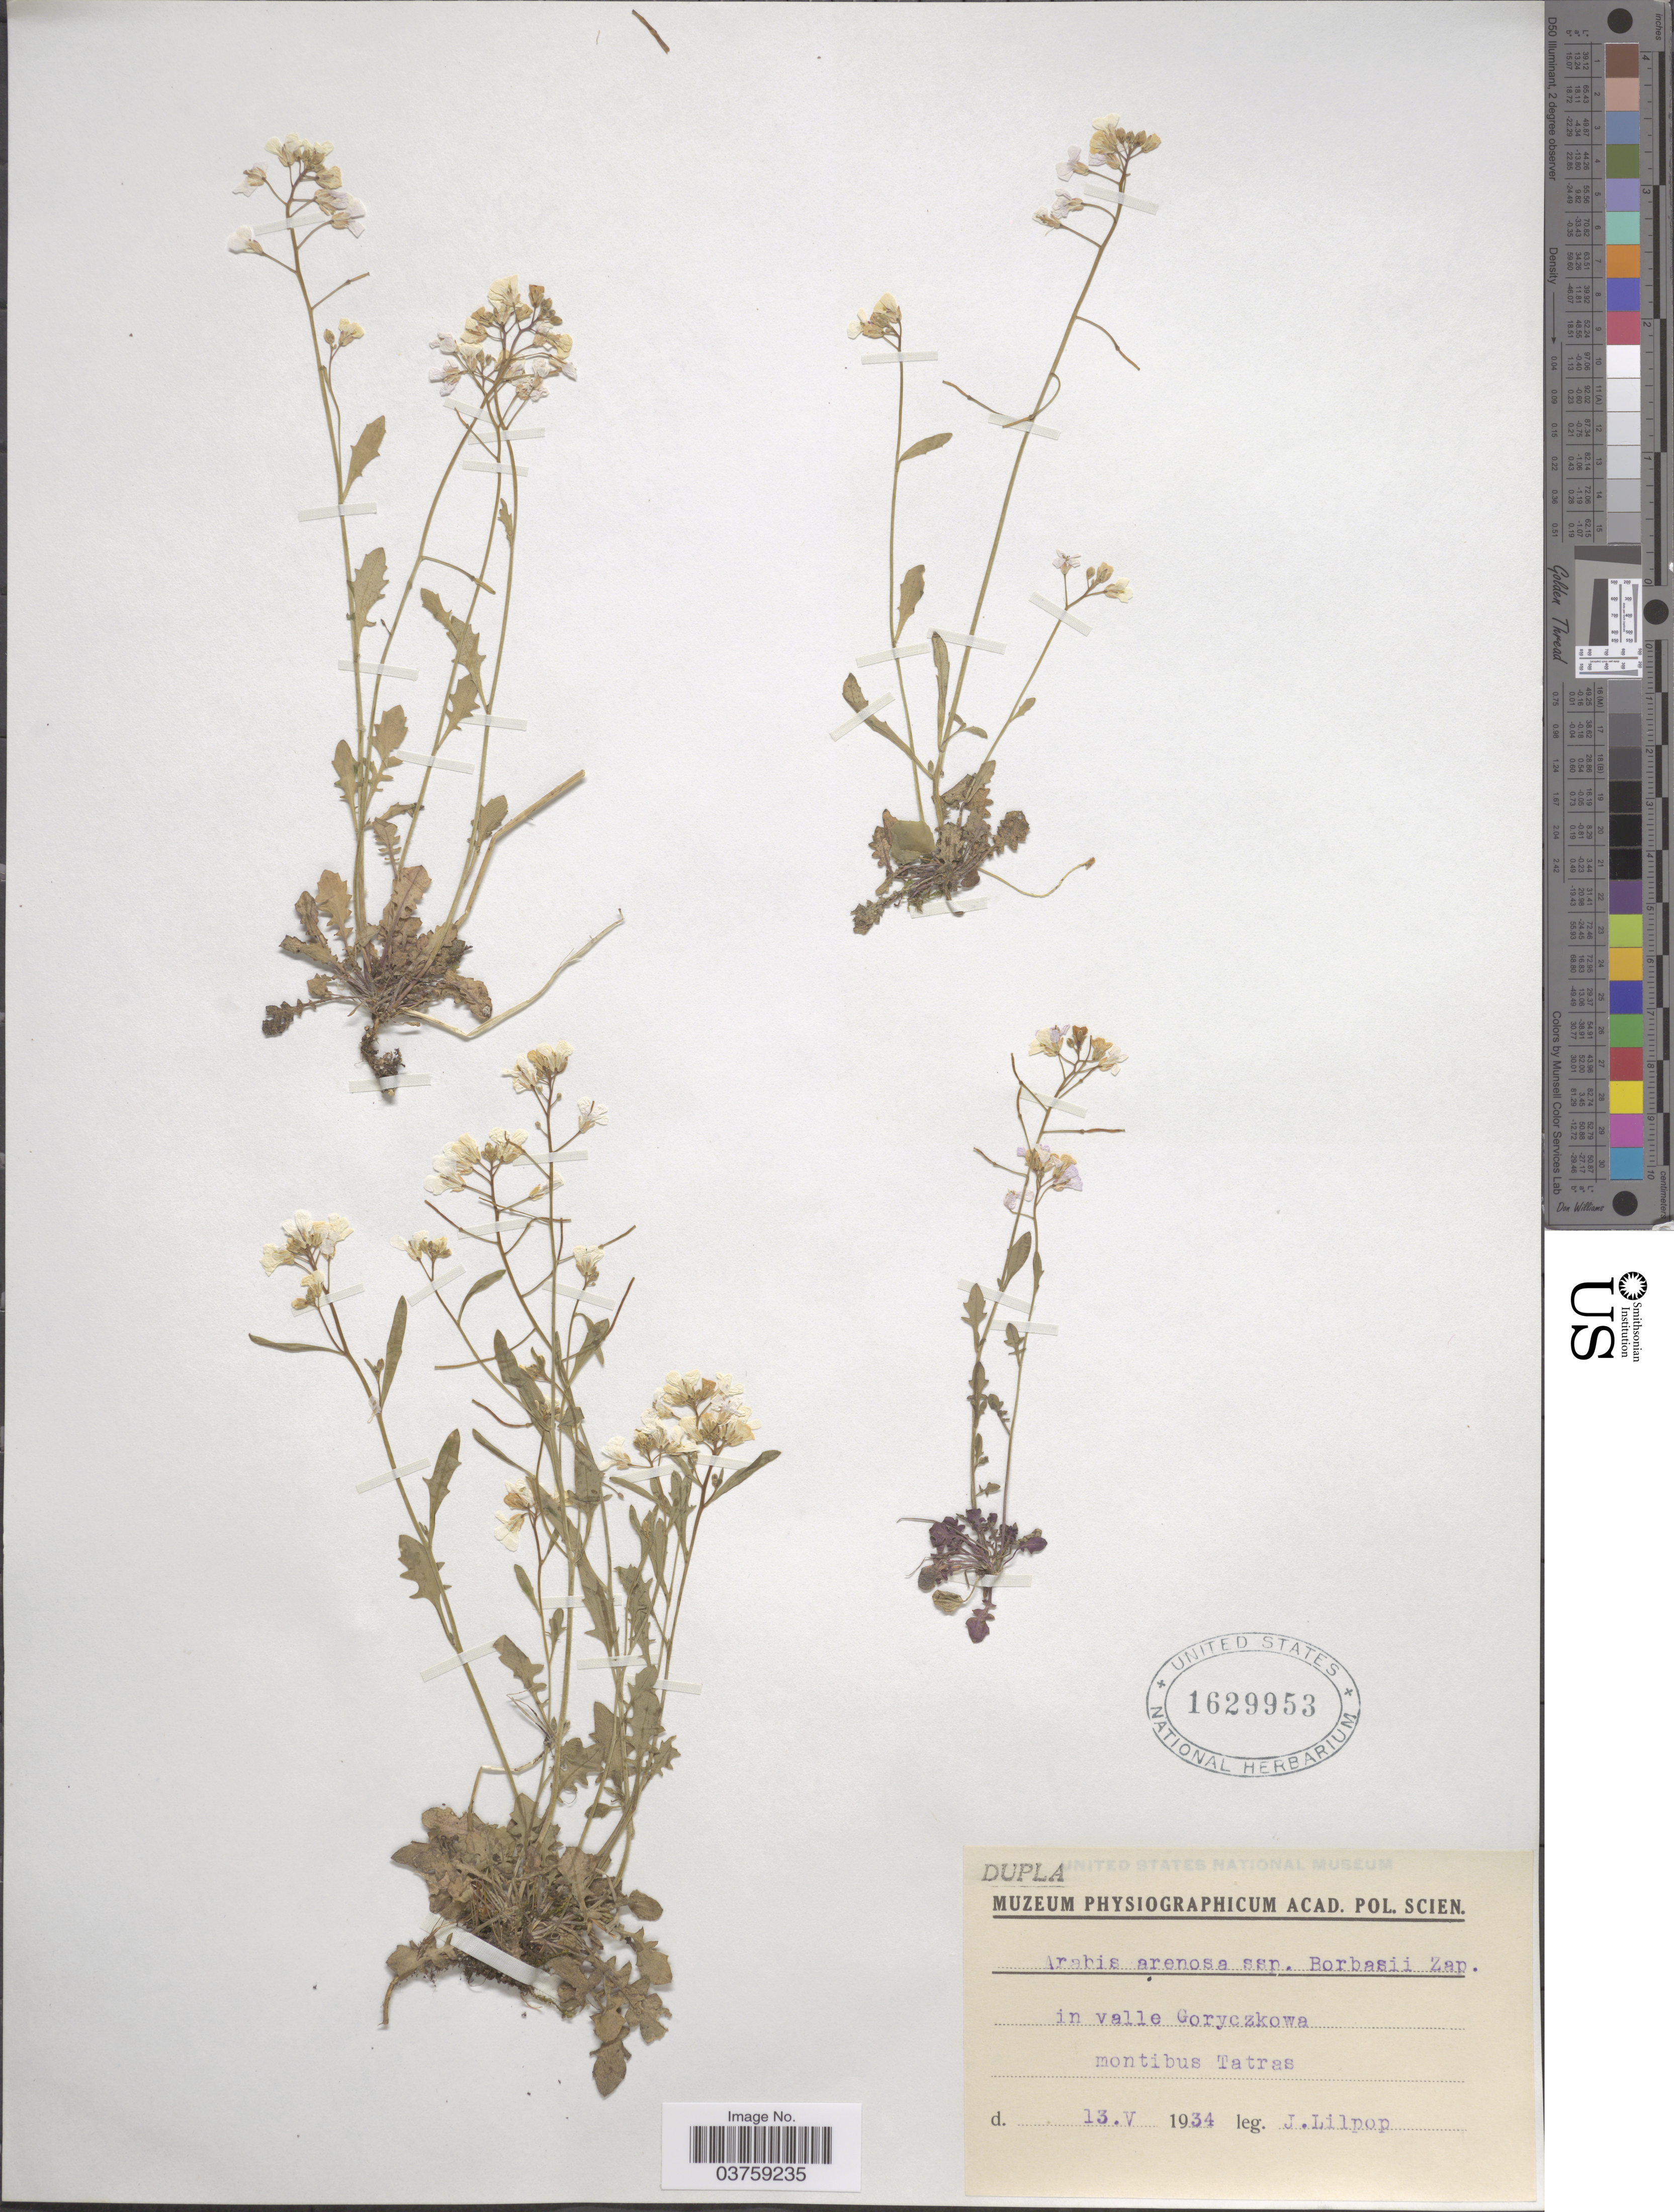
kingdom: Plantae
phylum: Tracheophyta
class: Magnoliopsida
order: Brassicales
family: Brassicaceae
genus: Arabis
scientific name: Arabis arenosa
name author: (L.) Scop.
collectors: J. Lilpop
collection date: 1934-05-13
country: Poland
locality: In valle Goryczkowa montibus Tatras.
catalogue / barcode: US 1629953